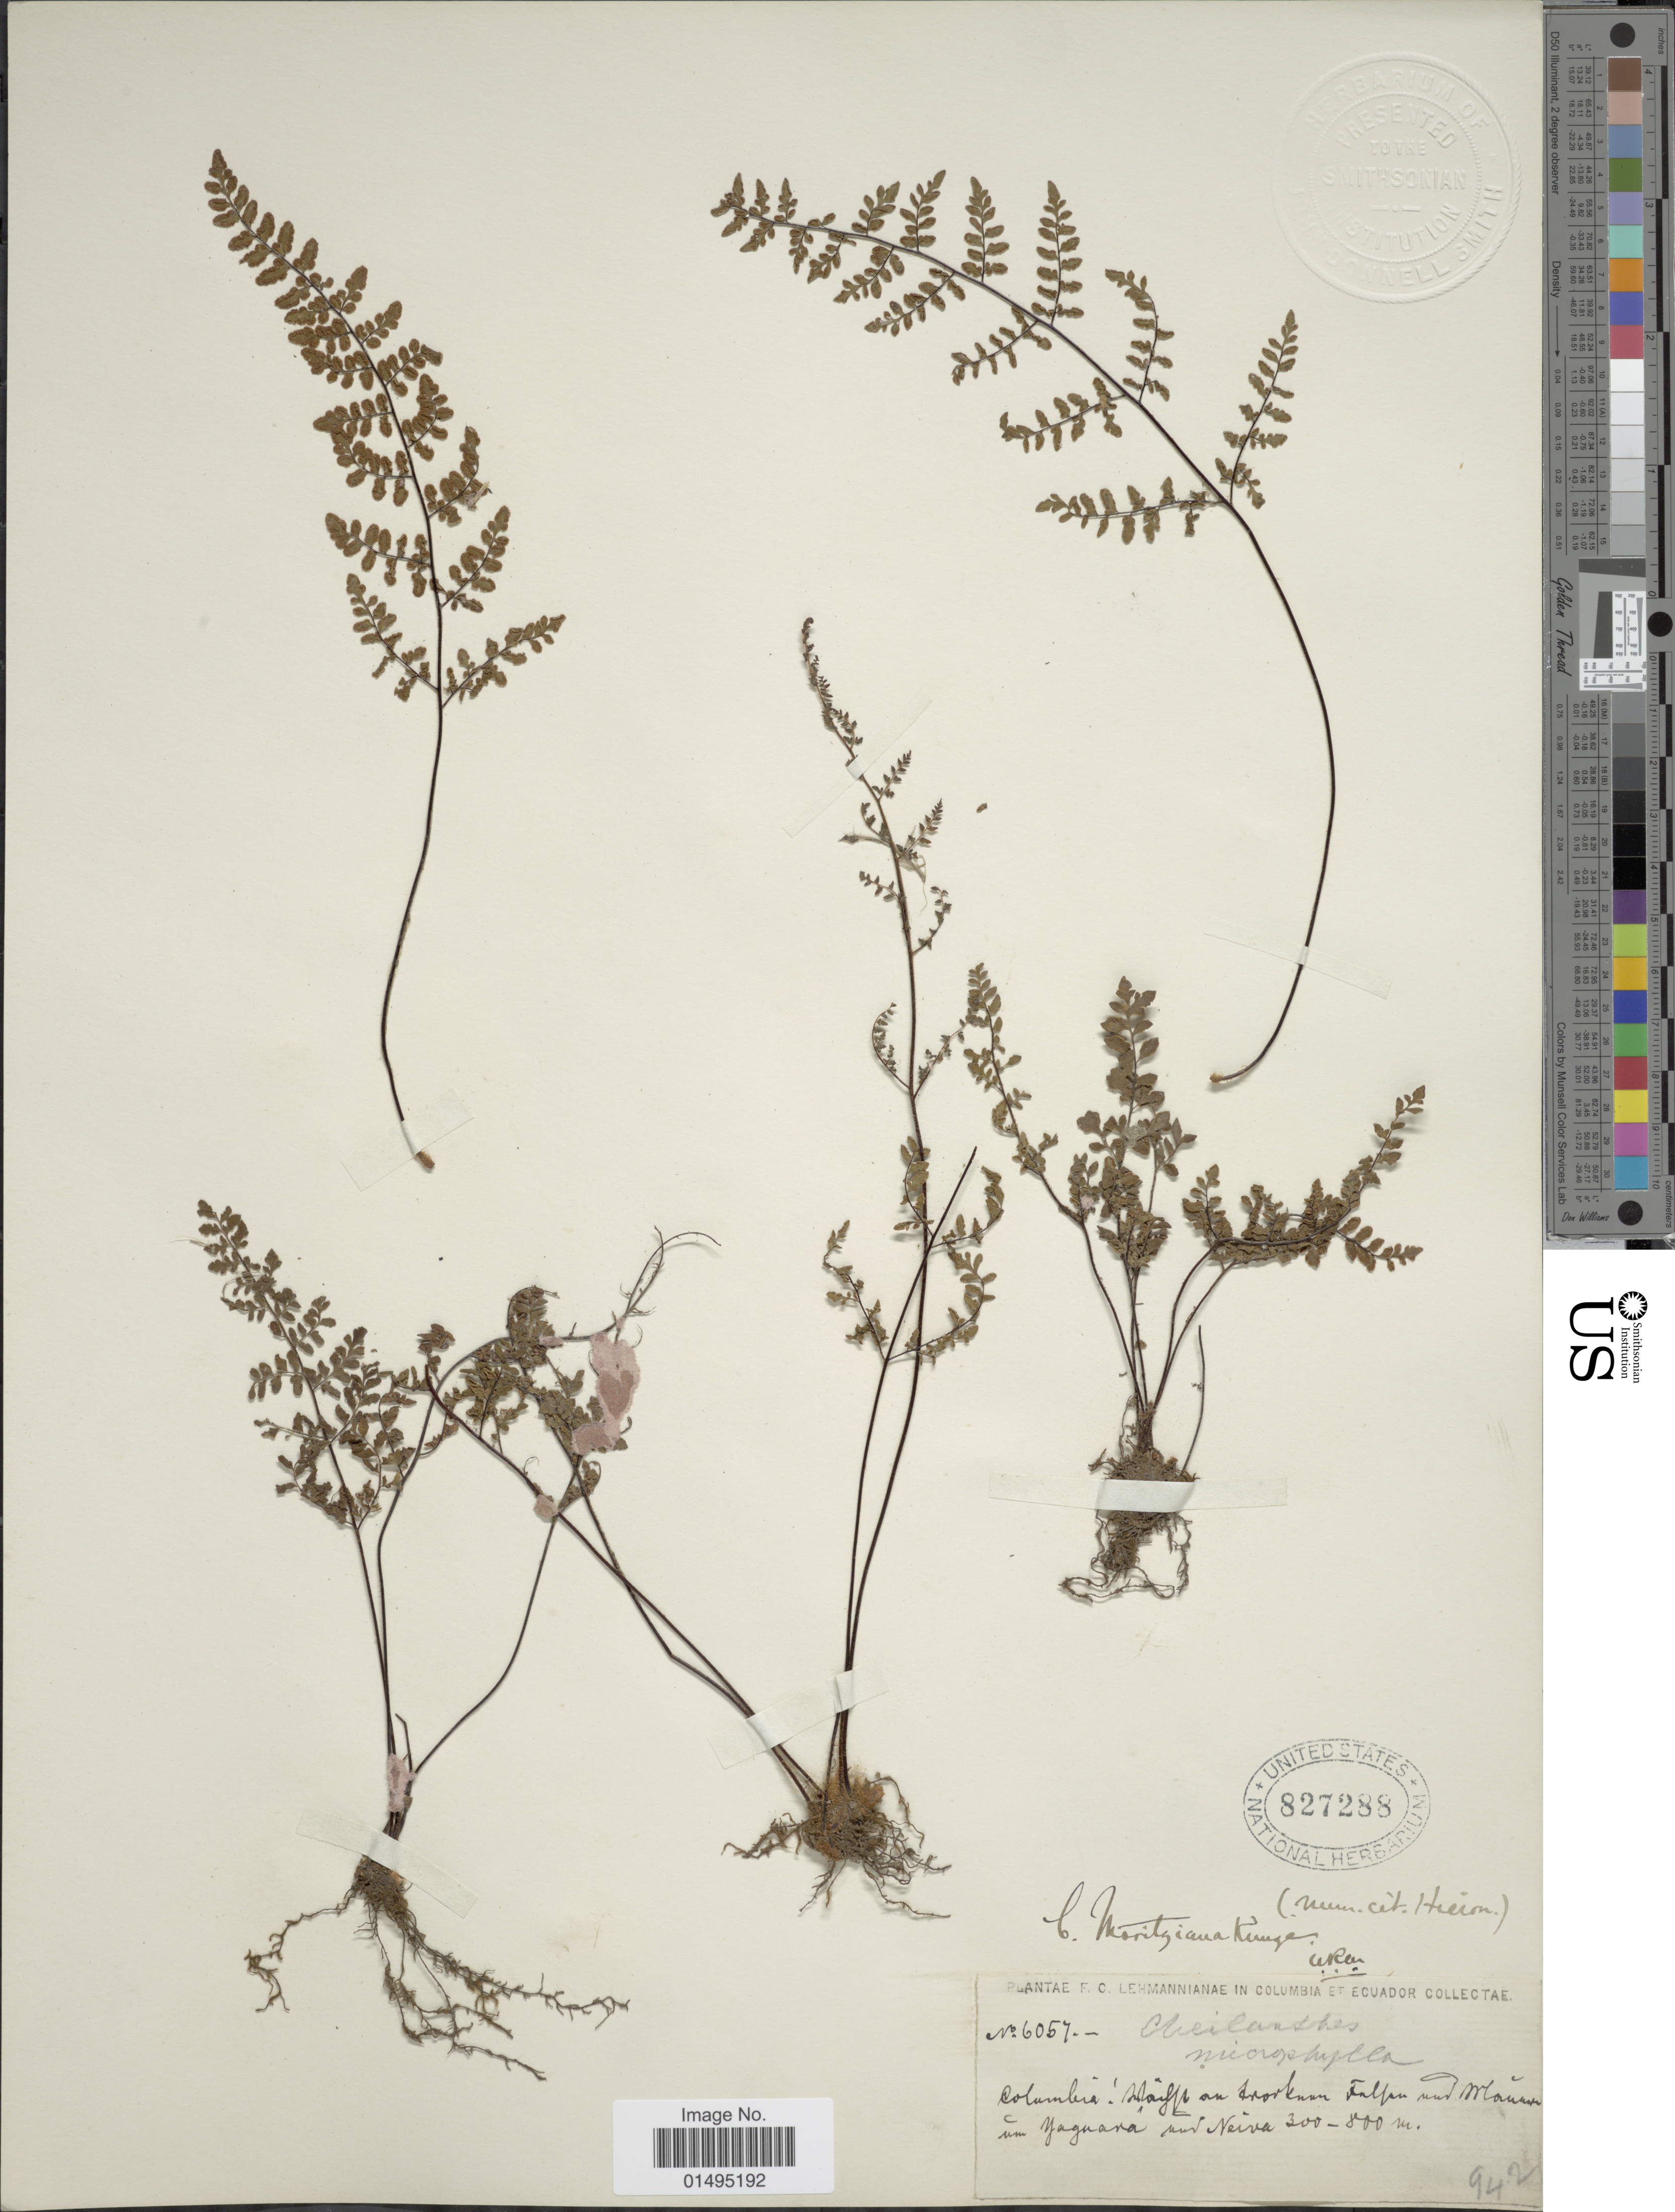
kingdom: Plantae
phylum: Tracheophyta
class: Polypodiopsida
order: Polypodiales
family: Pteridaceae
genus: Myriopteris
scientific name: Myriopteris microphylla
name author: (Sw.) Grusz & Windham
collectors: F. C. Lehmann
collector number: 6057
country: Colombia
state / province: Huila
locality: Yaguará, Neiva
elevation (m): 300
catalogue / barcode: US 827288